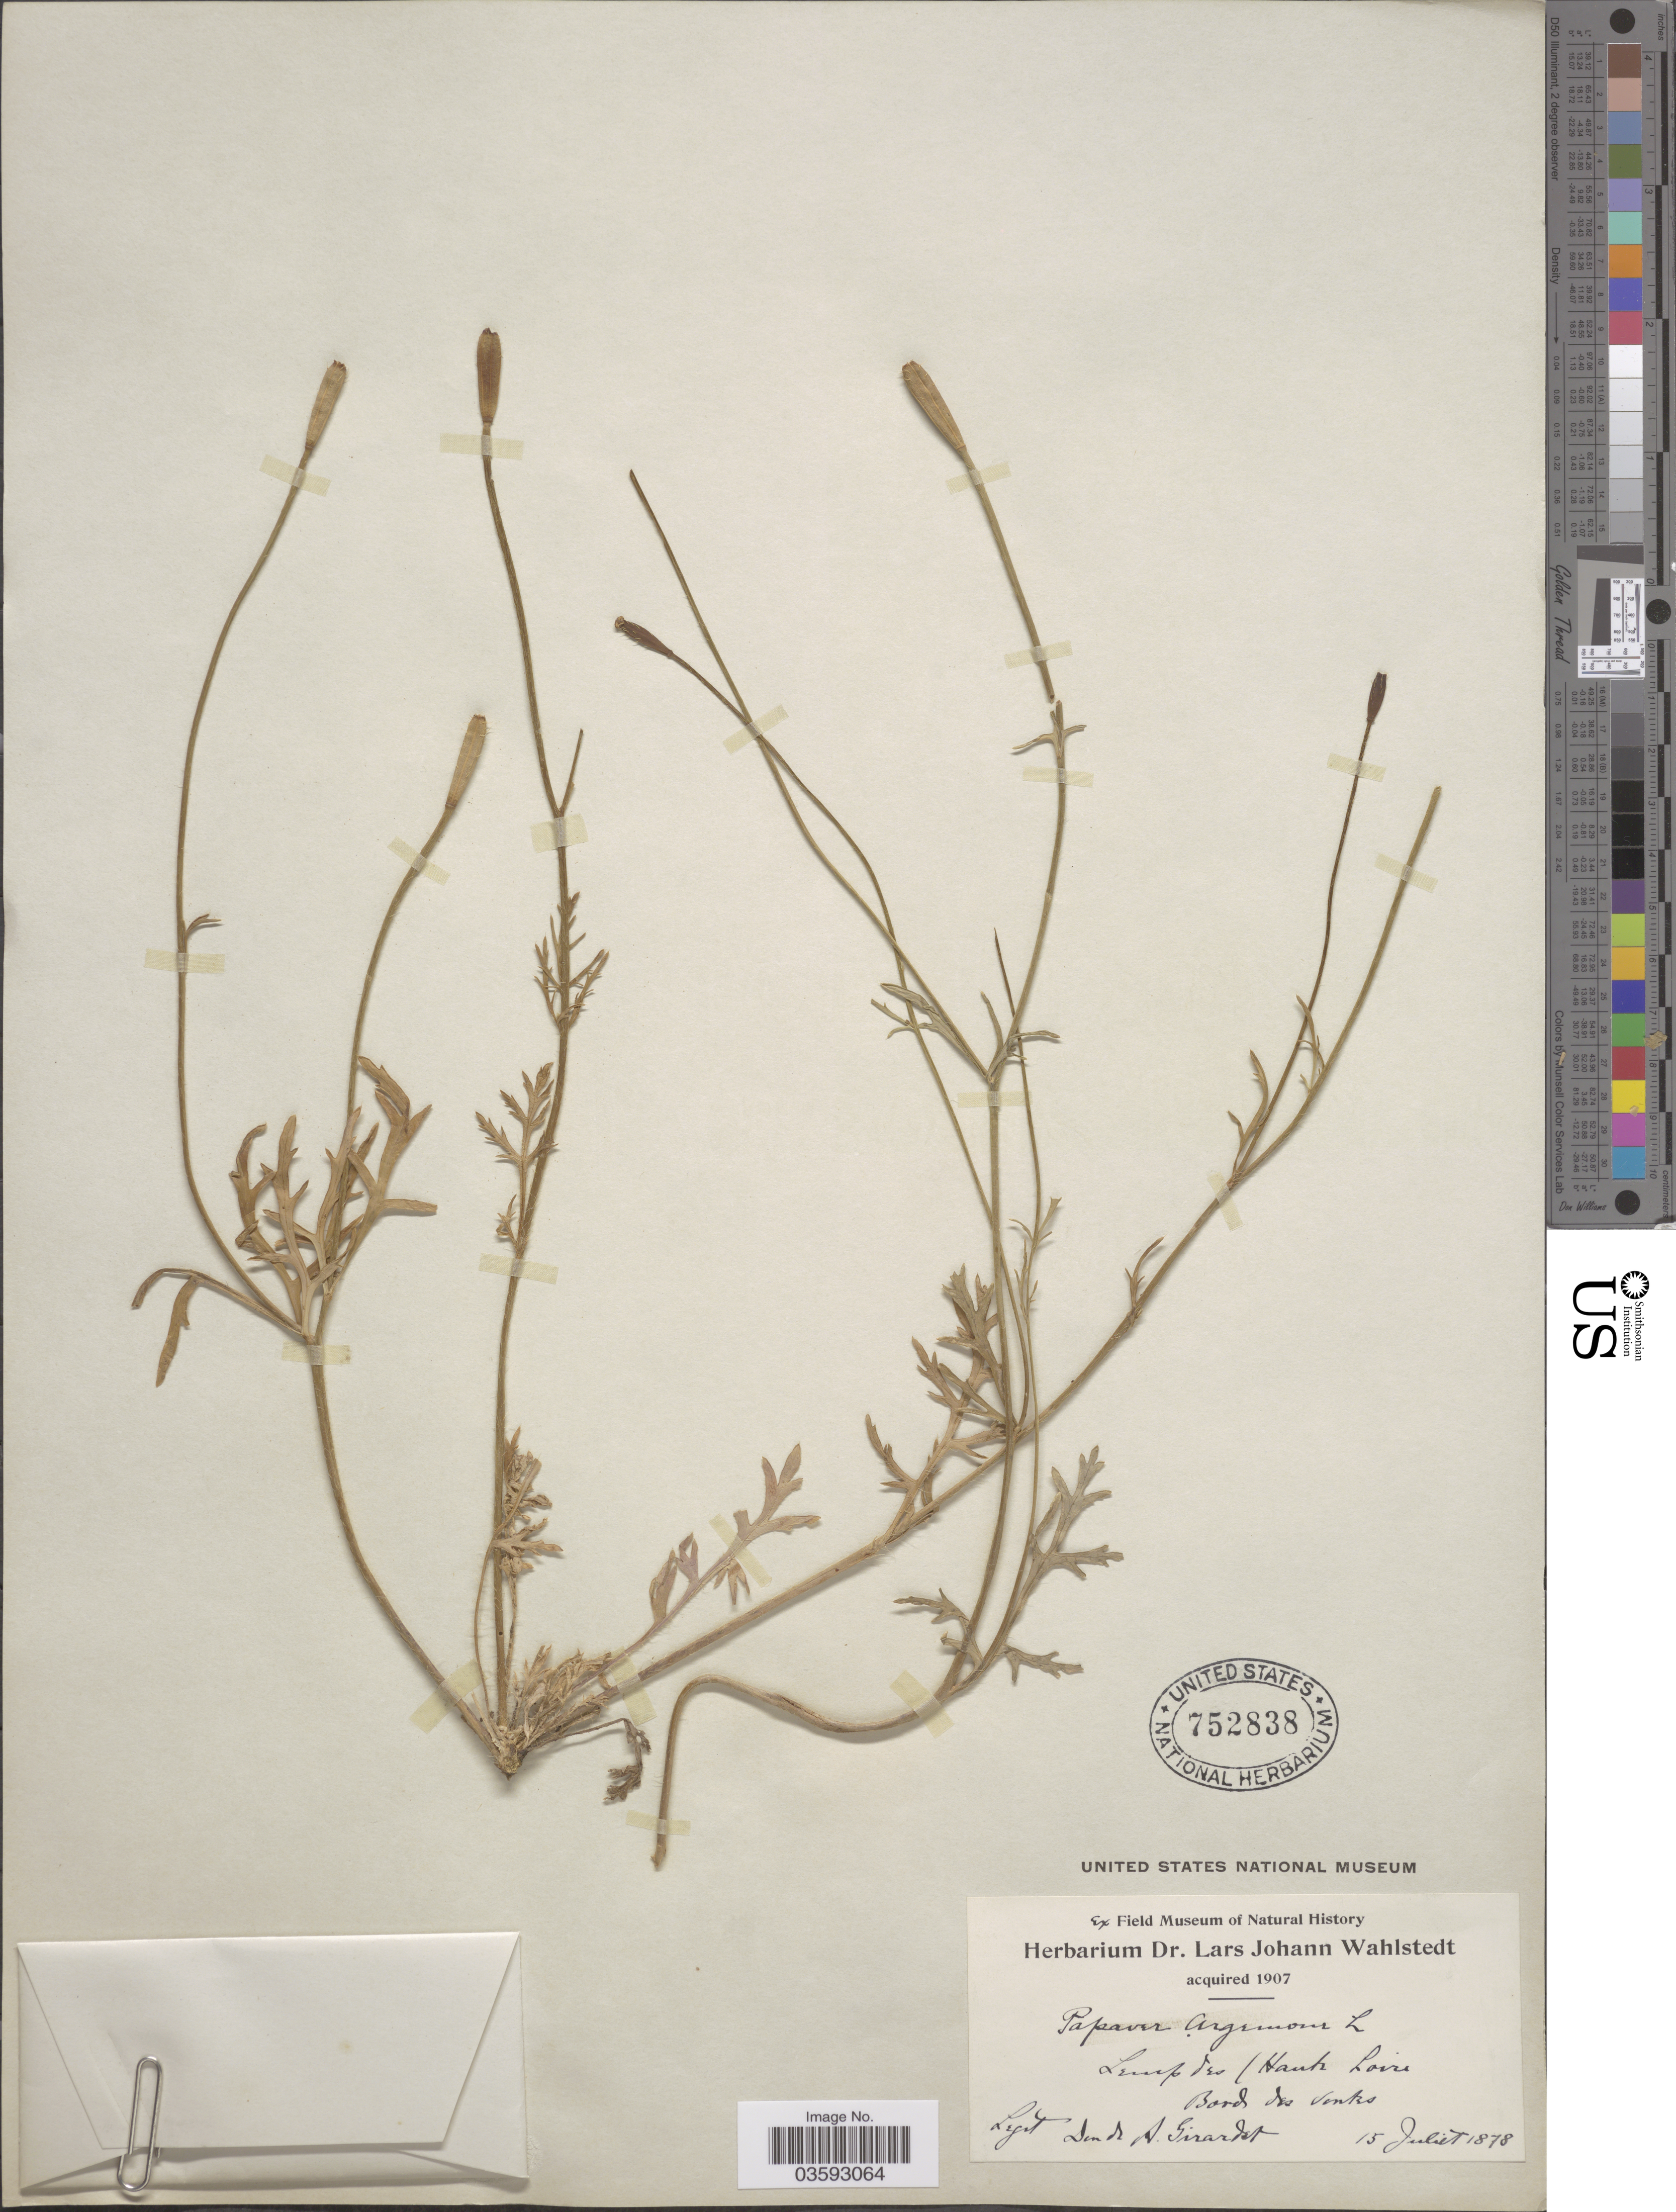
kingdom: Plantae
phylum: Tracheophyta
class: Magnoliopsida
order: Ranunculales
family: Papaveraceae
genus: Papaver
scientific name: Papaver argemone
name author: L.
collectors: A. Girardet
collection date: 1878-07-15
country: France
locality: Lemp des (Haute Loire Bord des Vinks. [interpreted]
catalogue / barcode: US 752838